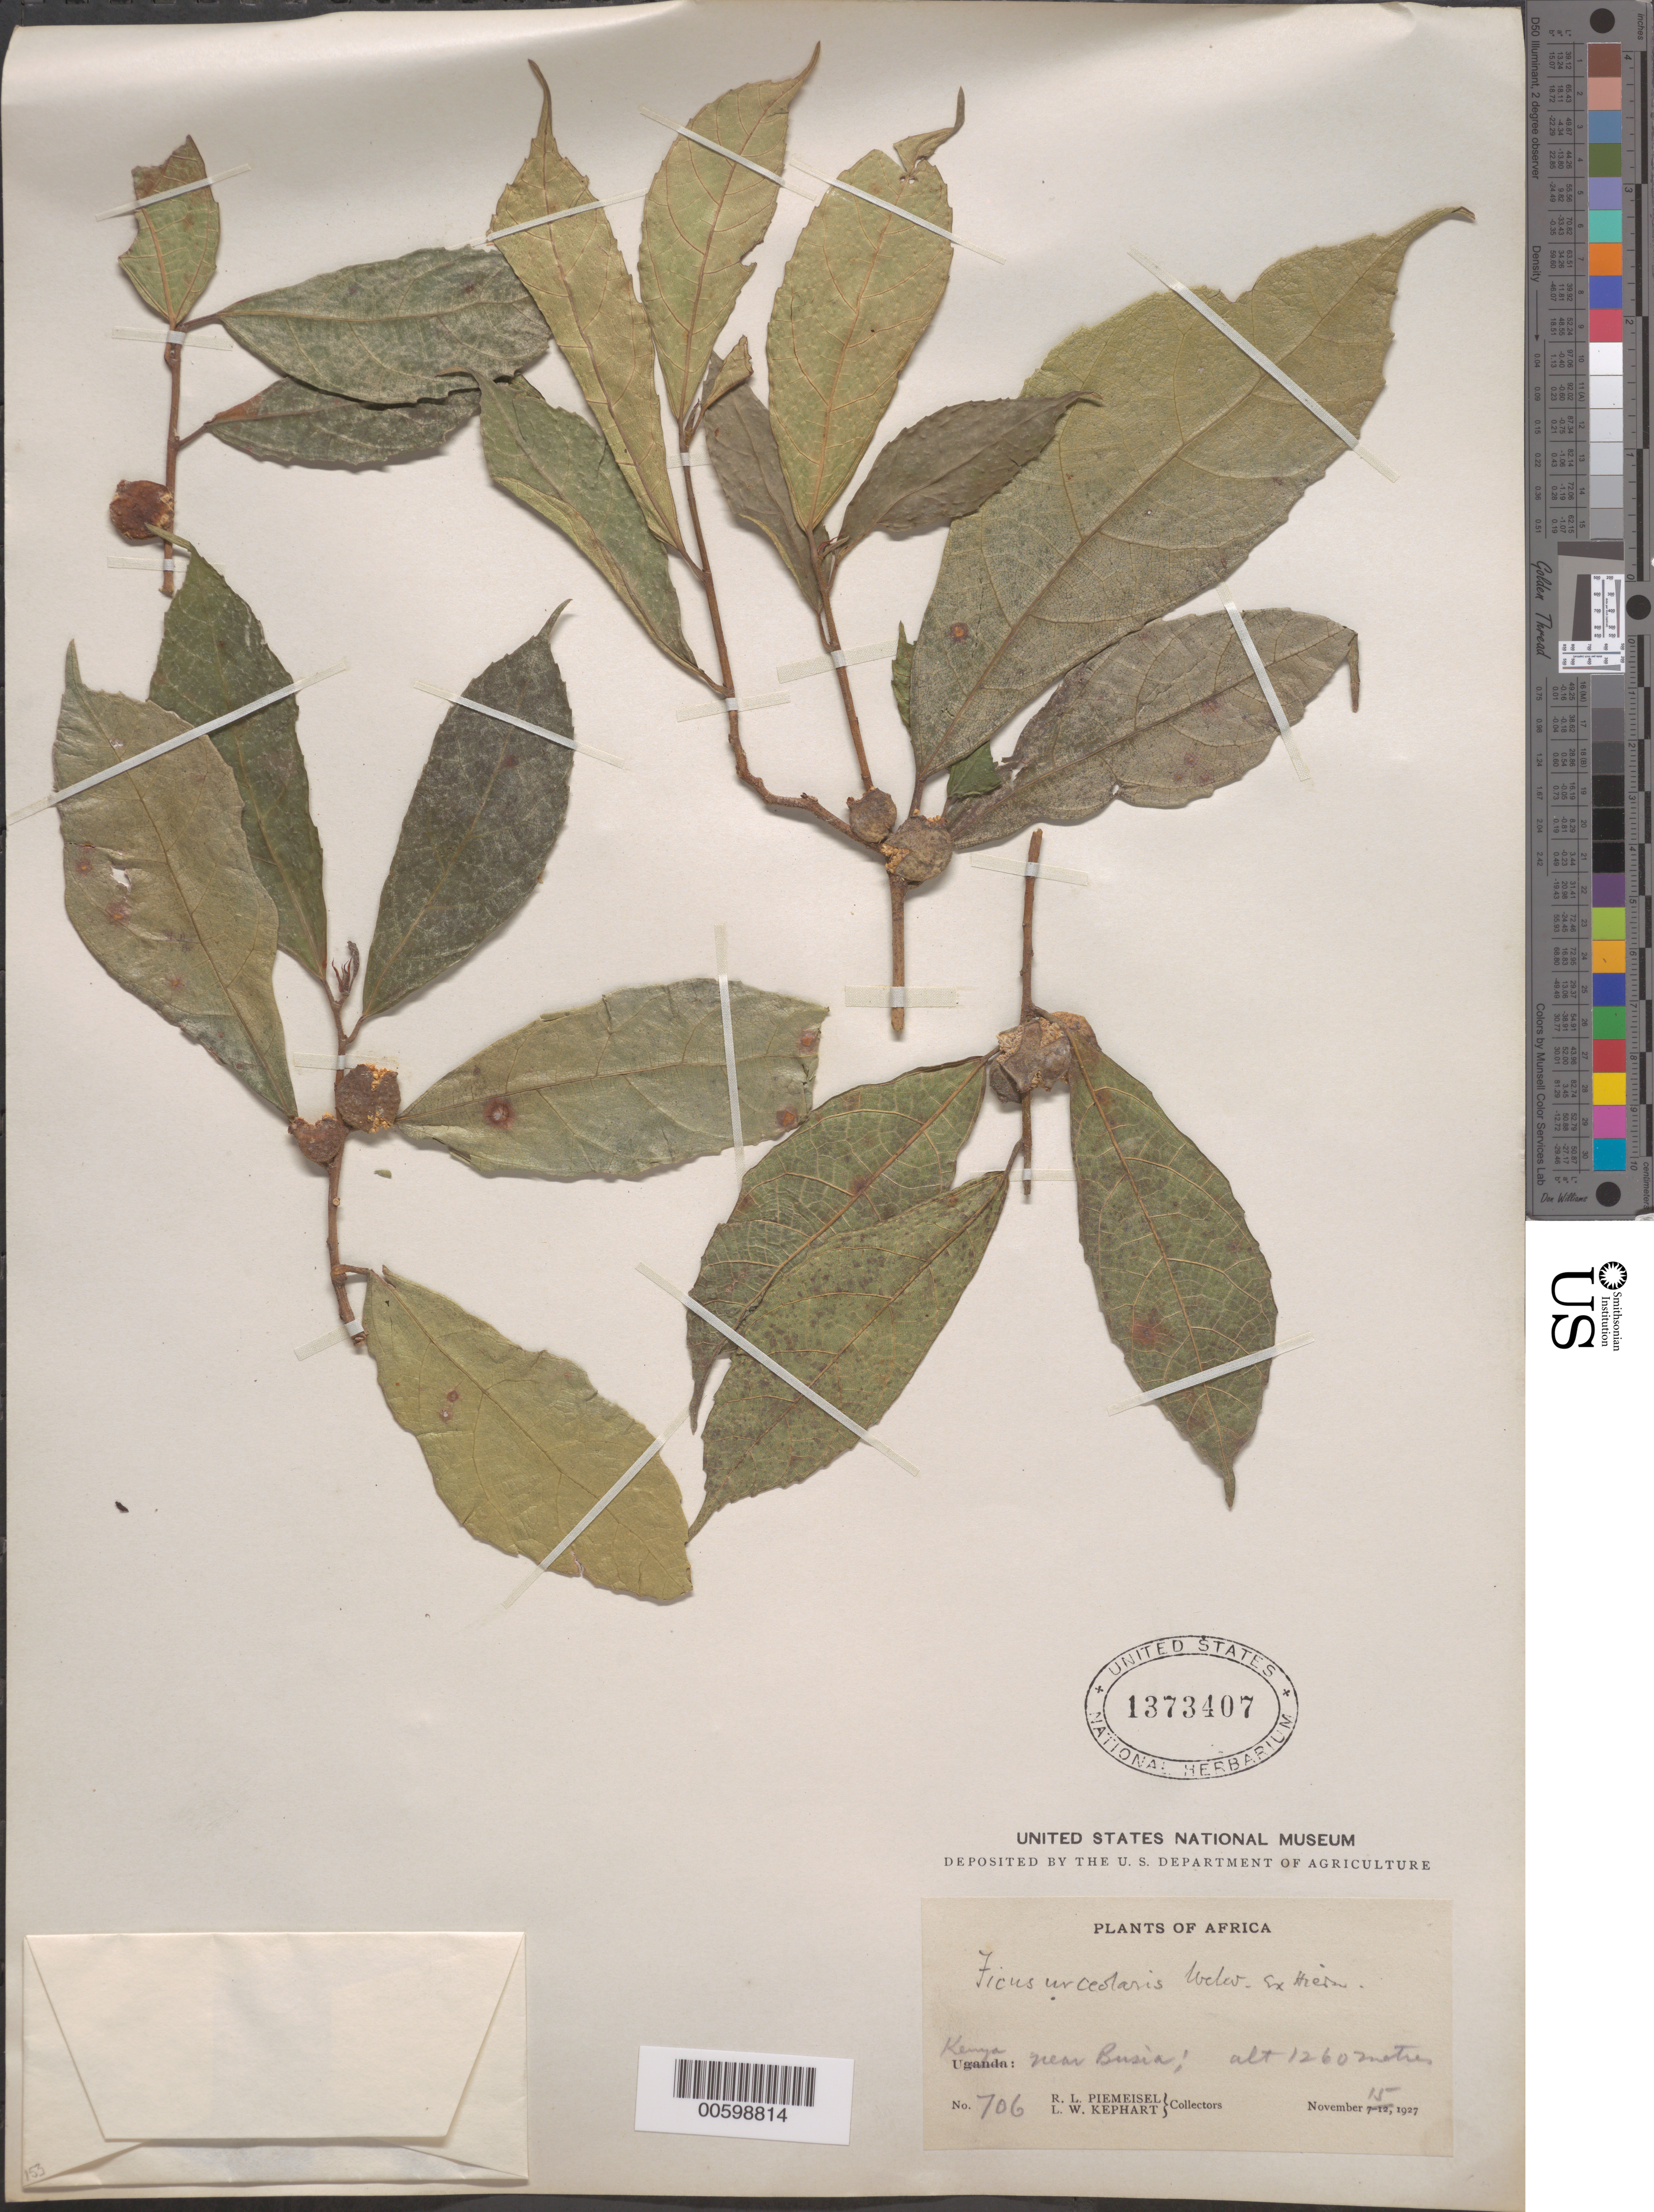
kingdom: Plantae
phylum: Tracheophyta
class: Magnoliopsida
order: Rosales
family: Moraceae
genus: Ficus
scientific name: Ficus urceolaris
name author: Welw. ex Hiern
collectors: R. L. Piemeisel & L. W. Kephart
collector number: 706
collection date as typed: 15 Nov 1927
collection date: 1927-11-15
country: Kenya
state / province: Busia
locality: Near Busia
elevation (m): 1260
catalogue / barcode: US 1373407